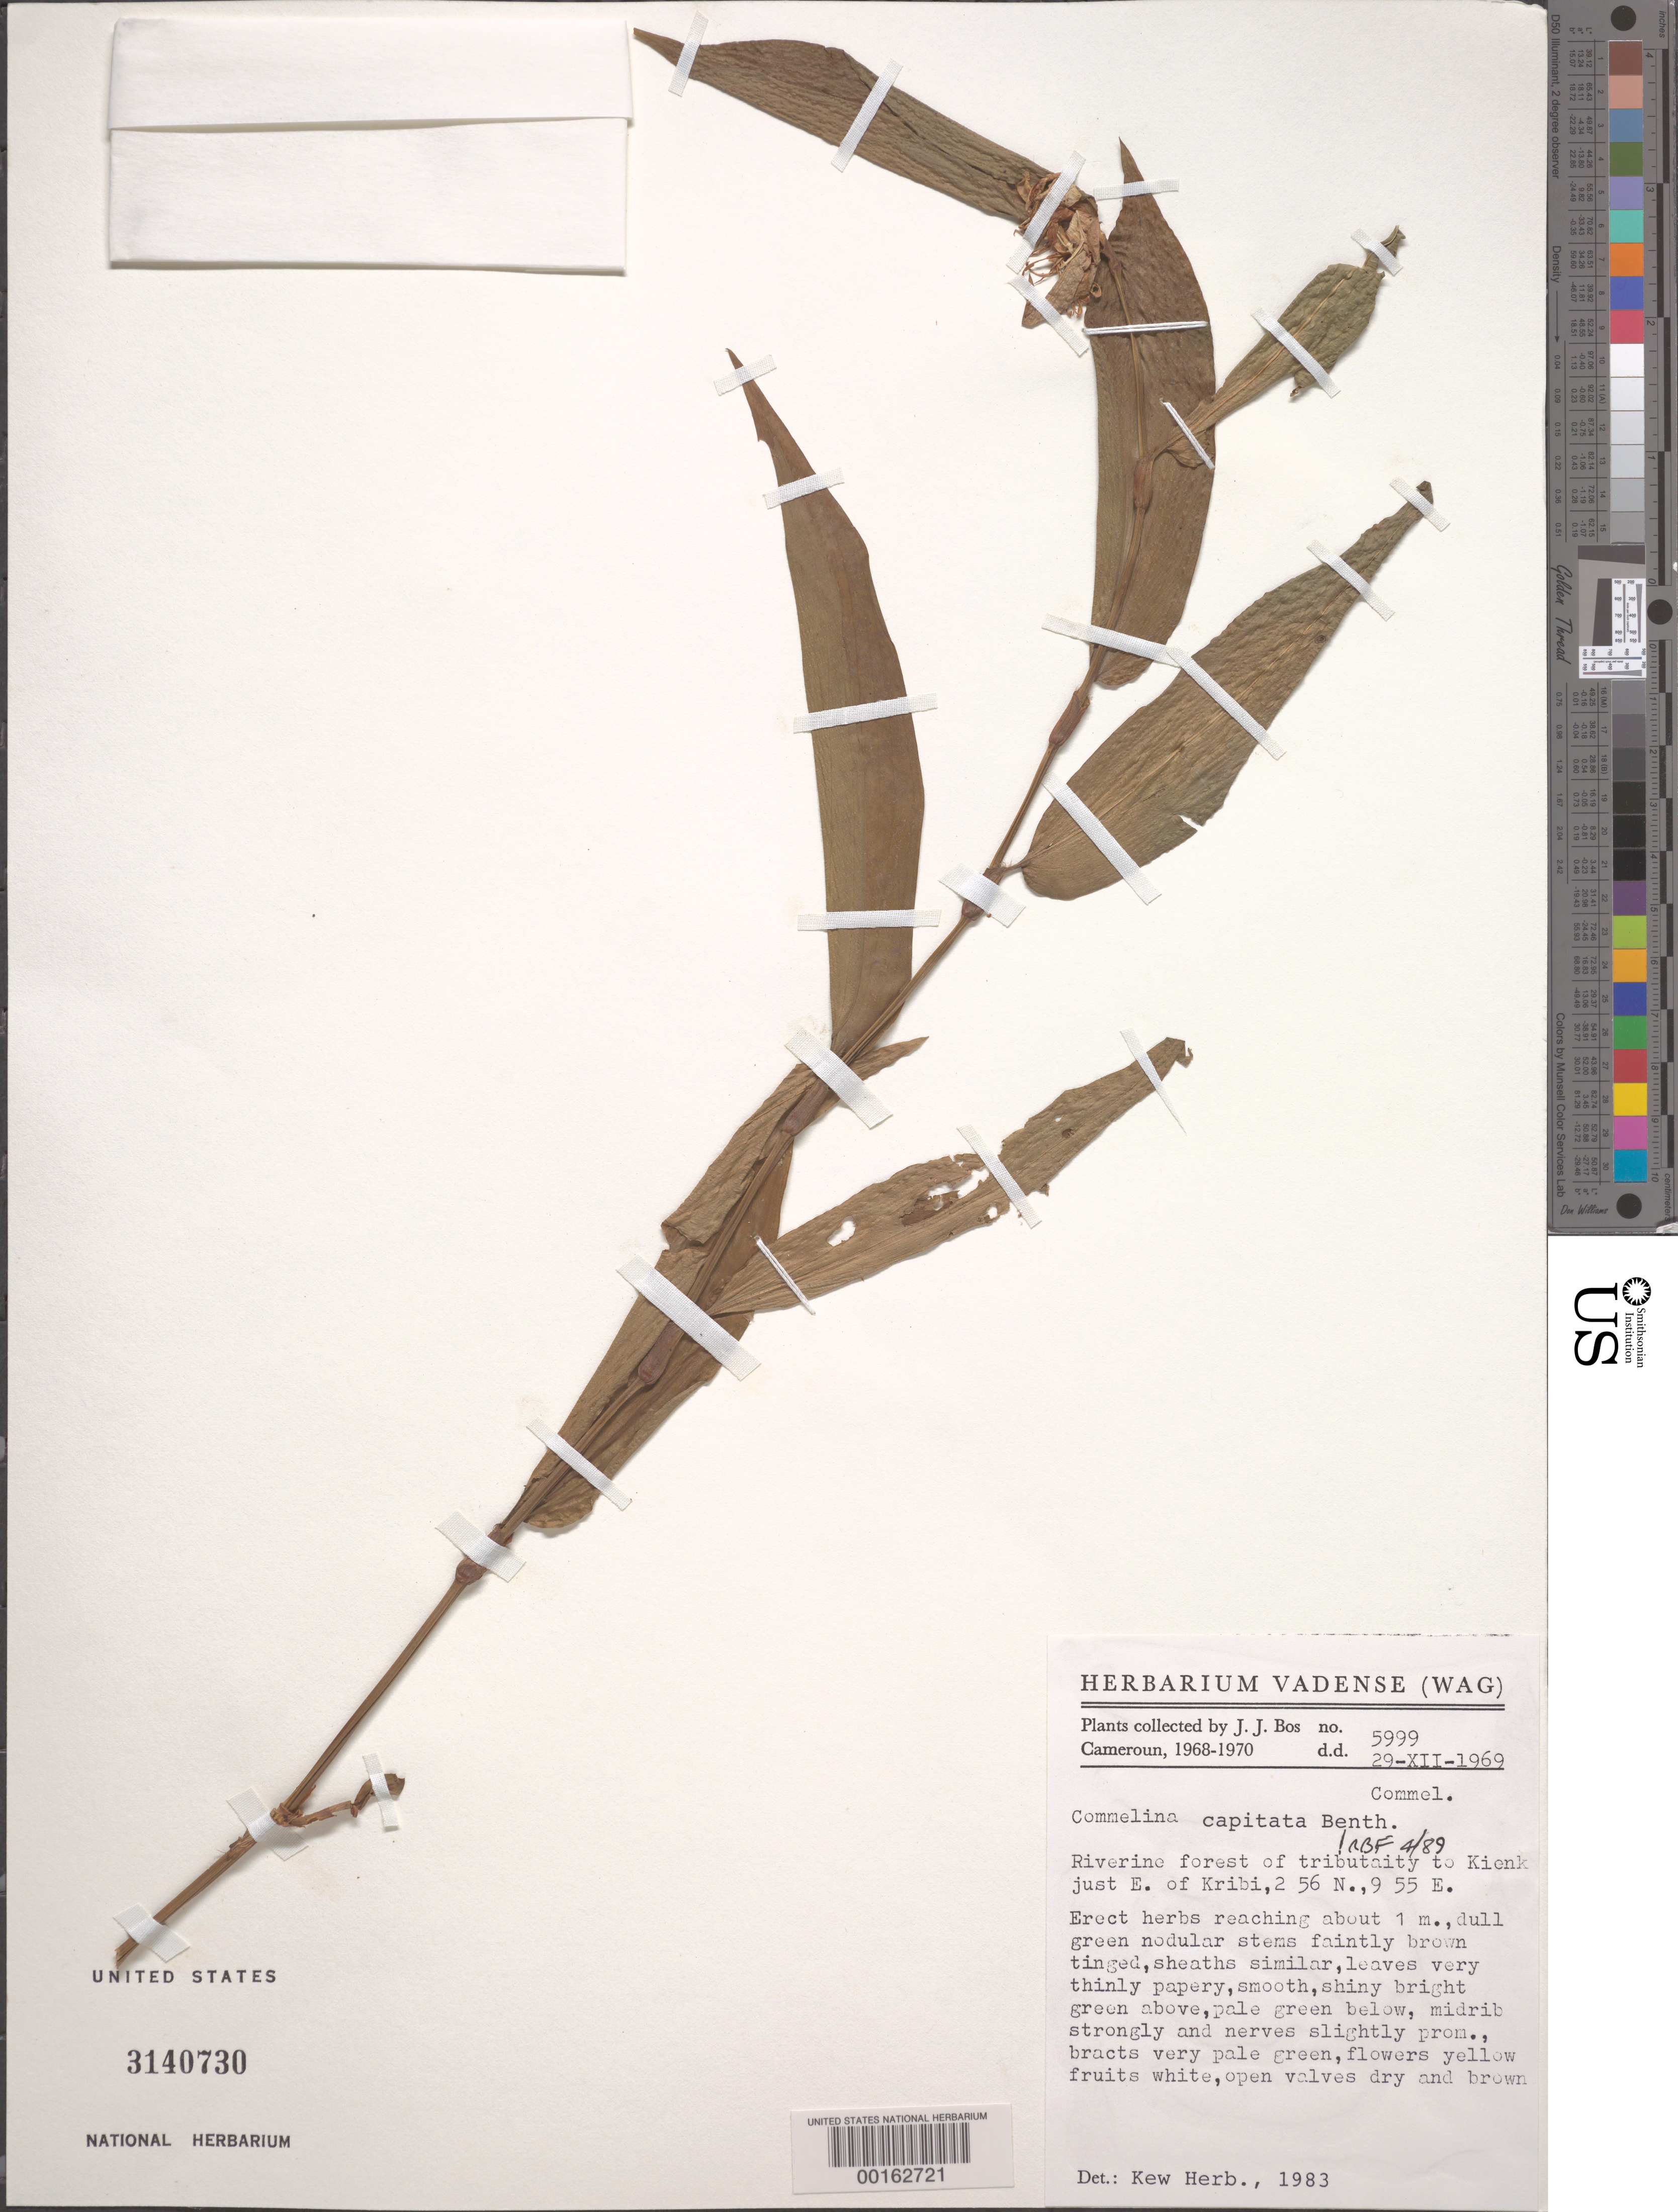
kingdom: Plantae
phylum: Tracheophyta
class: Liliopsida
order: Commelinales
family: Commelinaceae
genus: Commelina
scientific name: Commelina capitata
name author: Benth.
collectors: J. J. Bos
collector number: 5999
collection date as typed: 29 Dec 1969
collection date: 1969-12-29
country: Cameroon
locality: E of kribi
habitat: Riverine forest of tributaity to kienk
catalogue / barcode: US 3140730